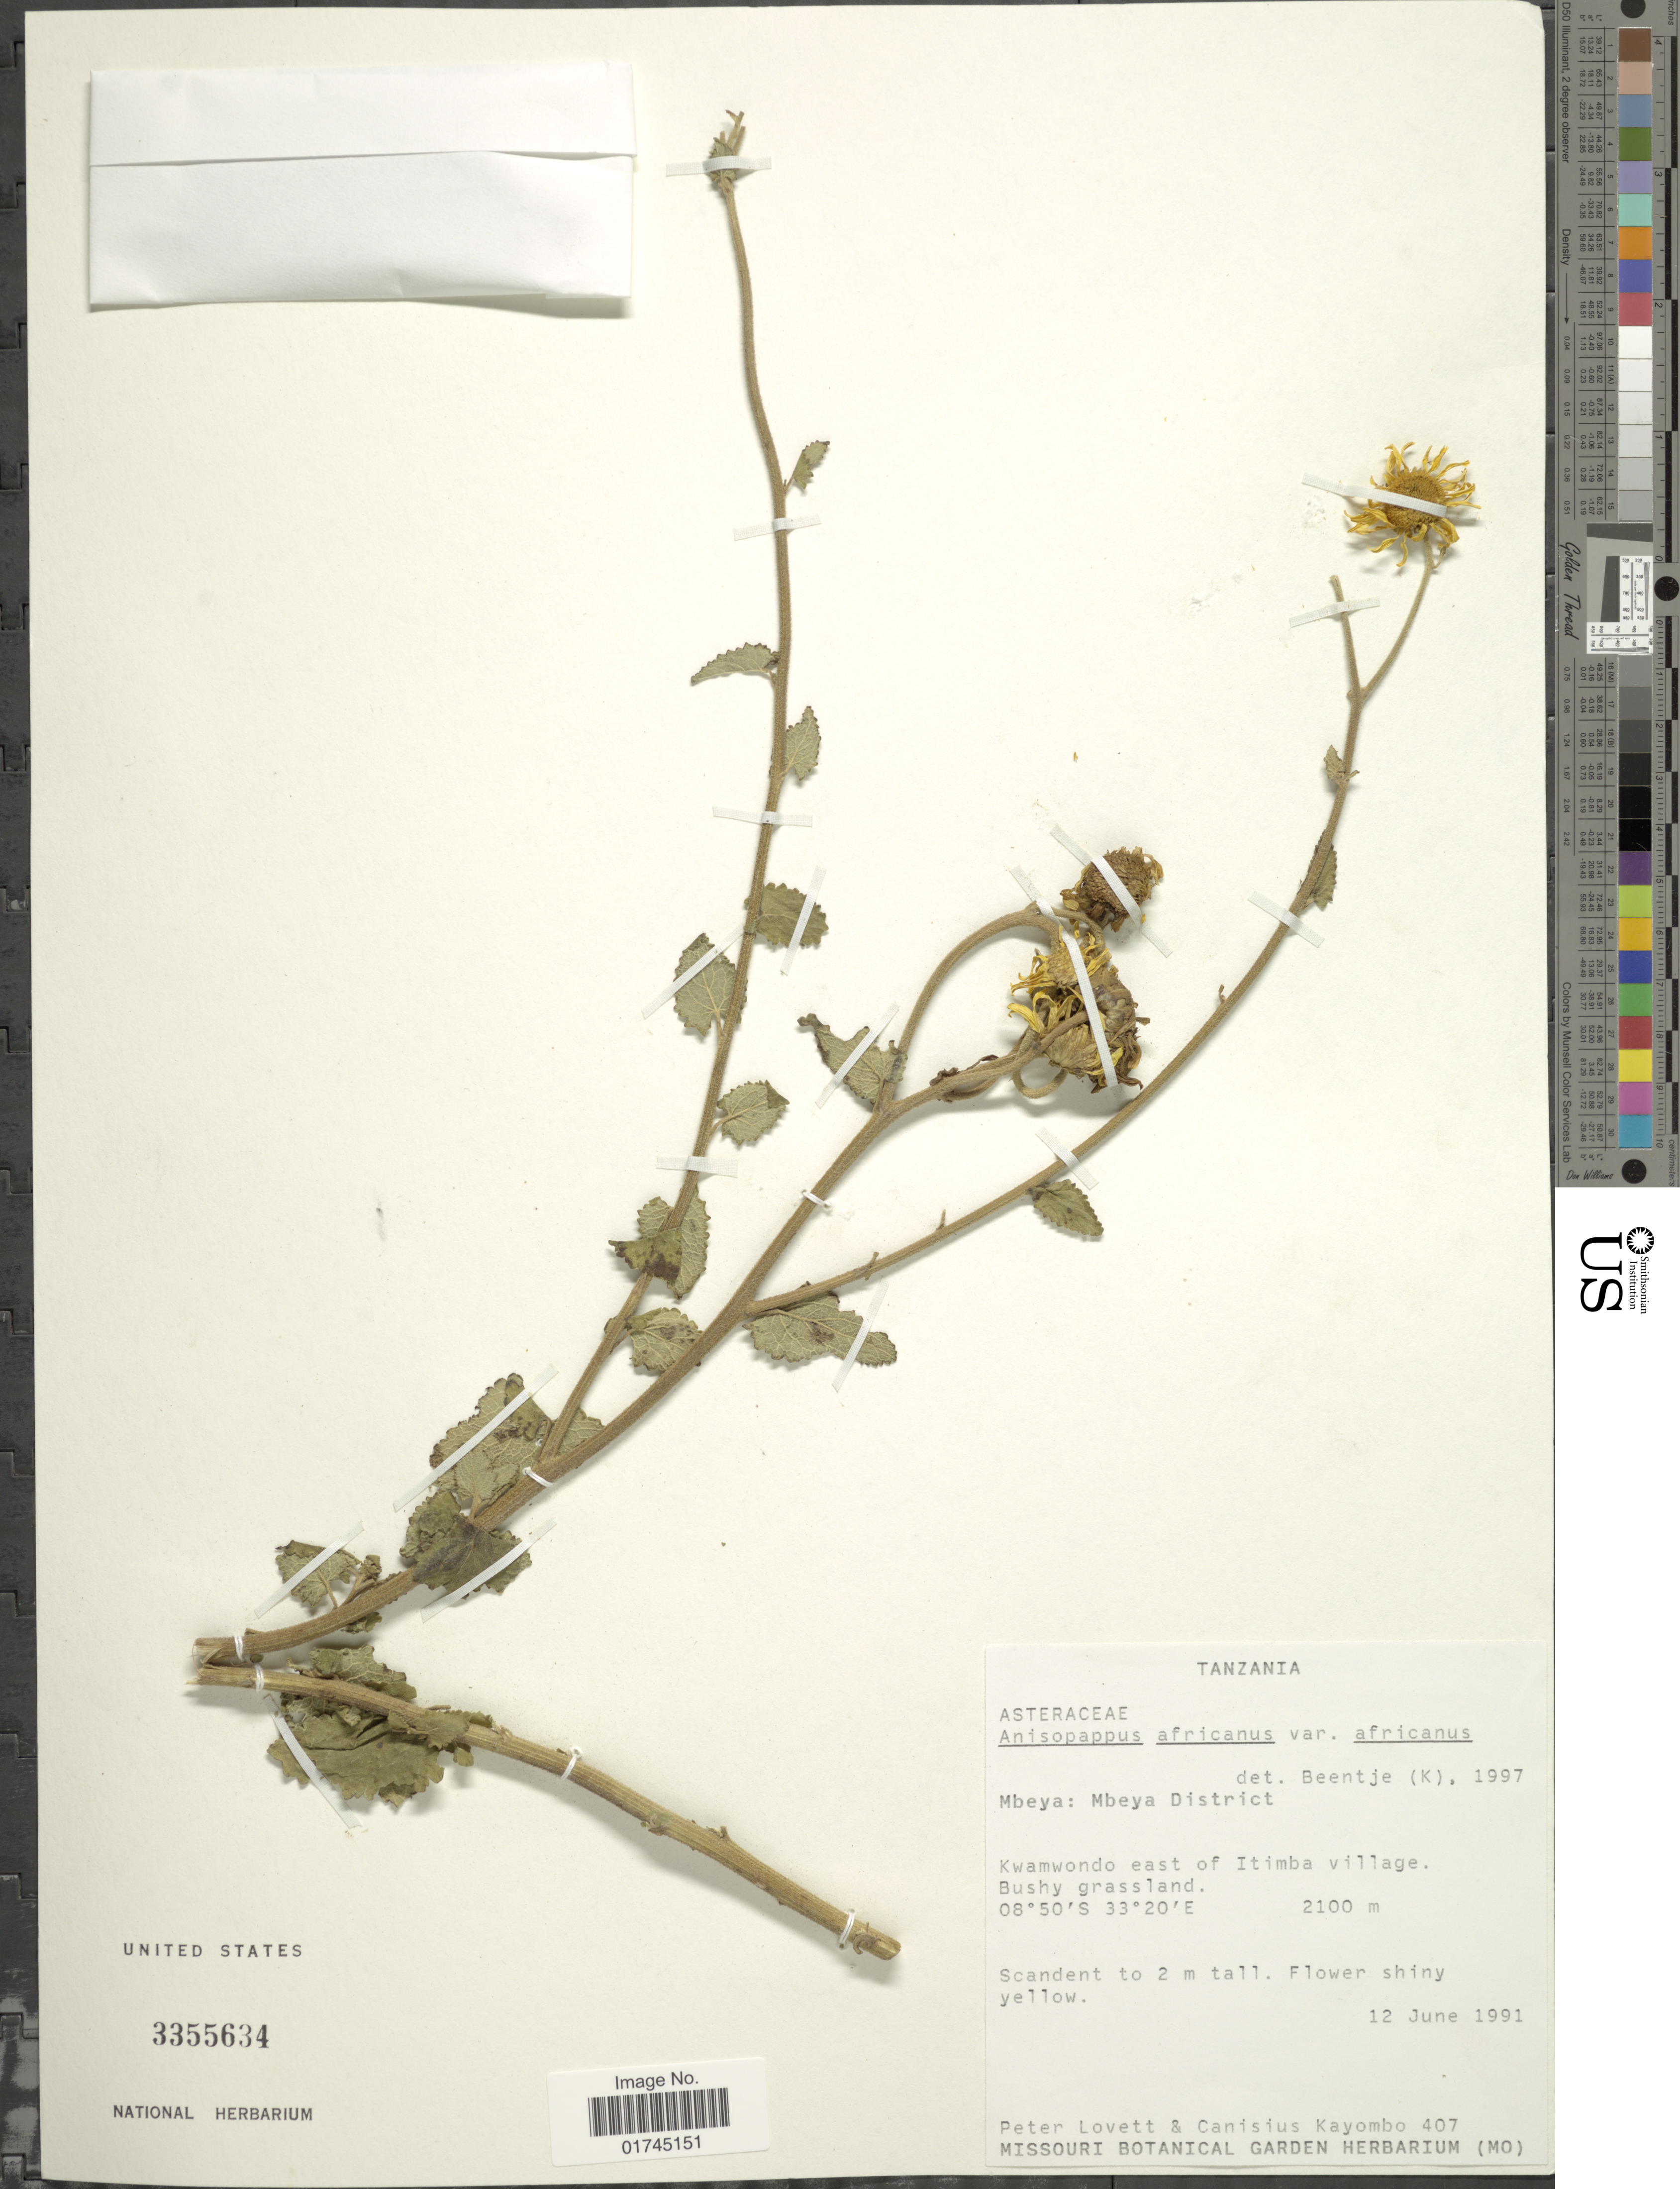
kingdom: Plantae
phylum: Tracheophyta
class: Magnoliopsida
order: Asterales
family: Asteraceae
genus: Anisopappus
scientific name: Anisopappus africanus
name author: (Hook. f.) Oliv. & Hiern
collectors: P. Lovett & C. J. Kayombo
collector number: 407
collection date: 1991-06-12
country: Tanzania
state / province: Mbeya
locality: Kwamwondo east of Itimba village, Bushy grassland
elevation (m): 2100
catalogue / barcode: US 3355634